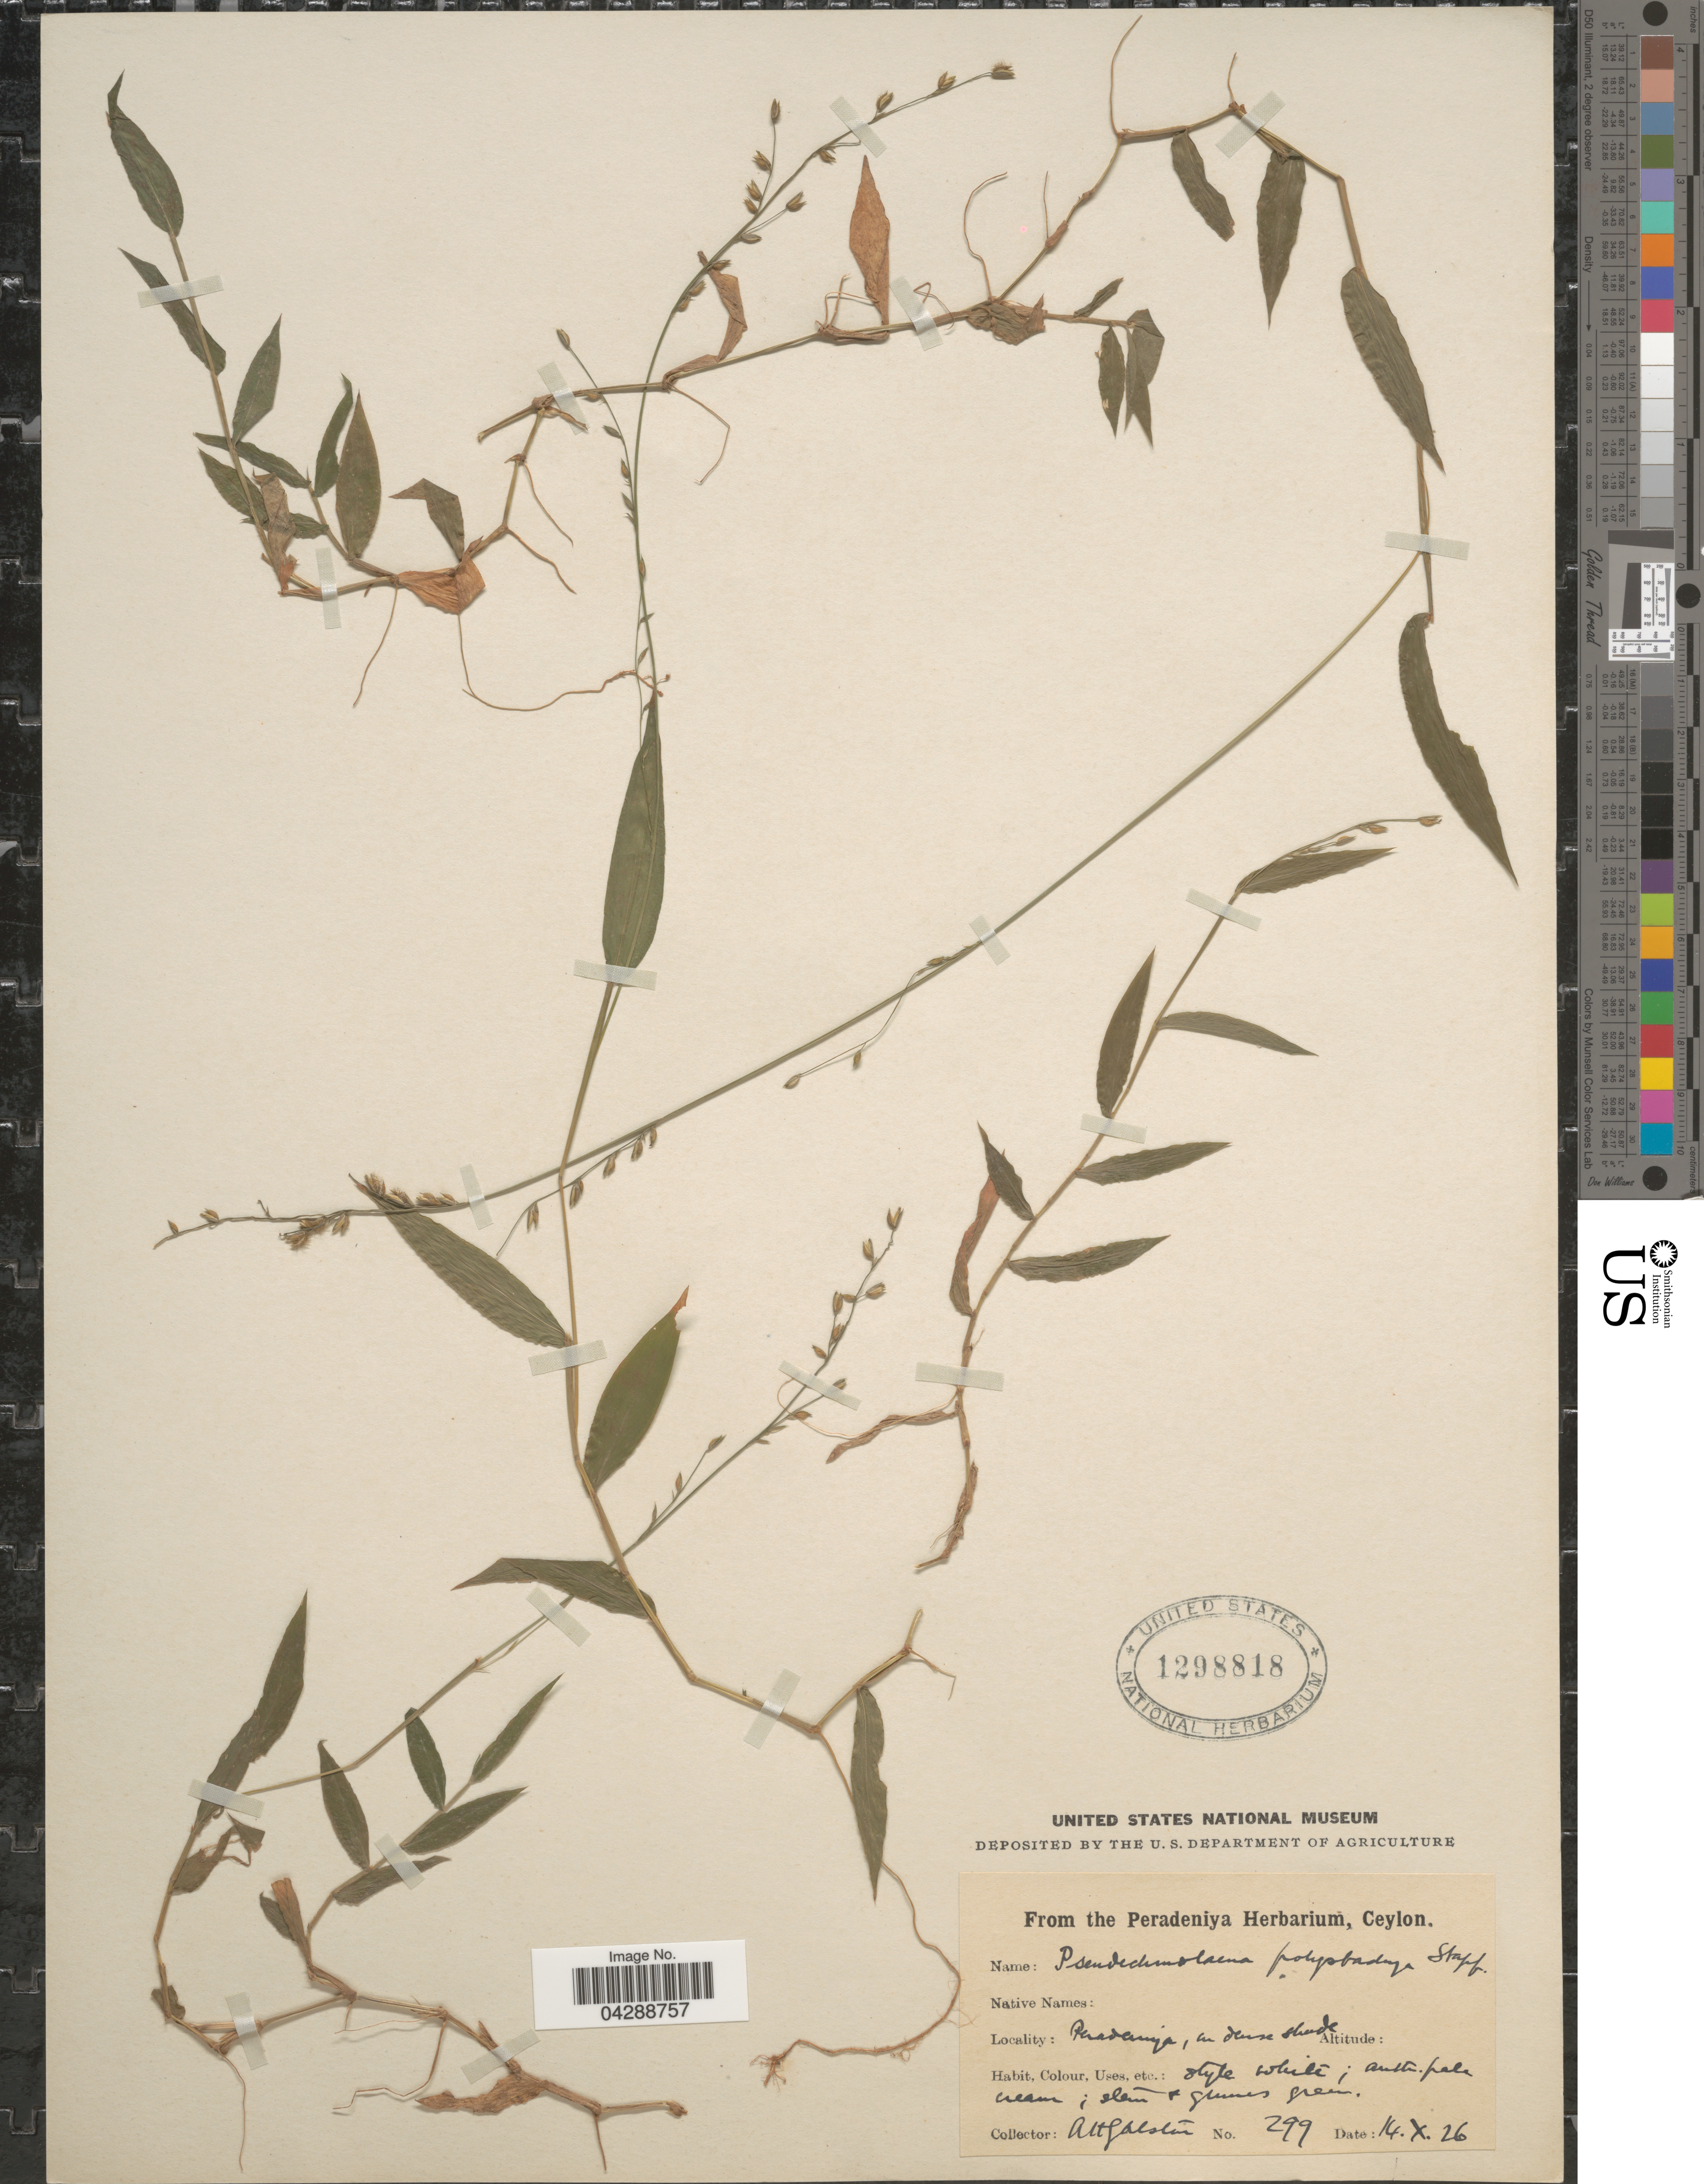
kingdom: Plantae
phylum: Tracheophyta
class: Liliopsida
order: Poales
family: Poaceae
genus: Pseudechinolaena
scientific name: Pseudechinolaena polystachya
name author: (Kunth) Stapf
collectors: A. H. Alston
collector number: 299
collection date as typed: Transcribed d/m/y: 14/10/26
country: Sri Lanka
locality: Peradeniya, in dense shade.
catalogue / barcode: US 1298818